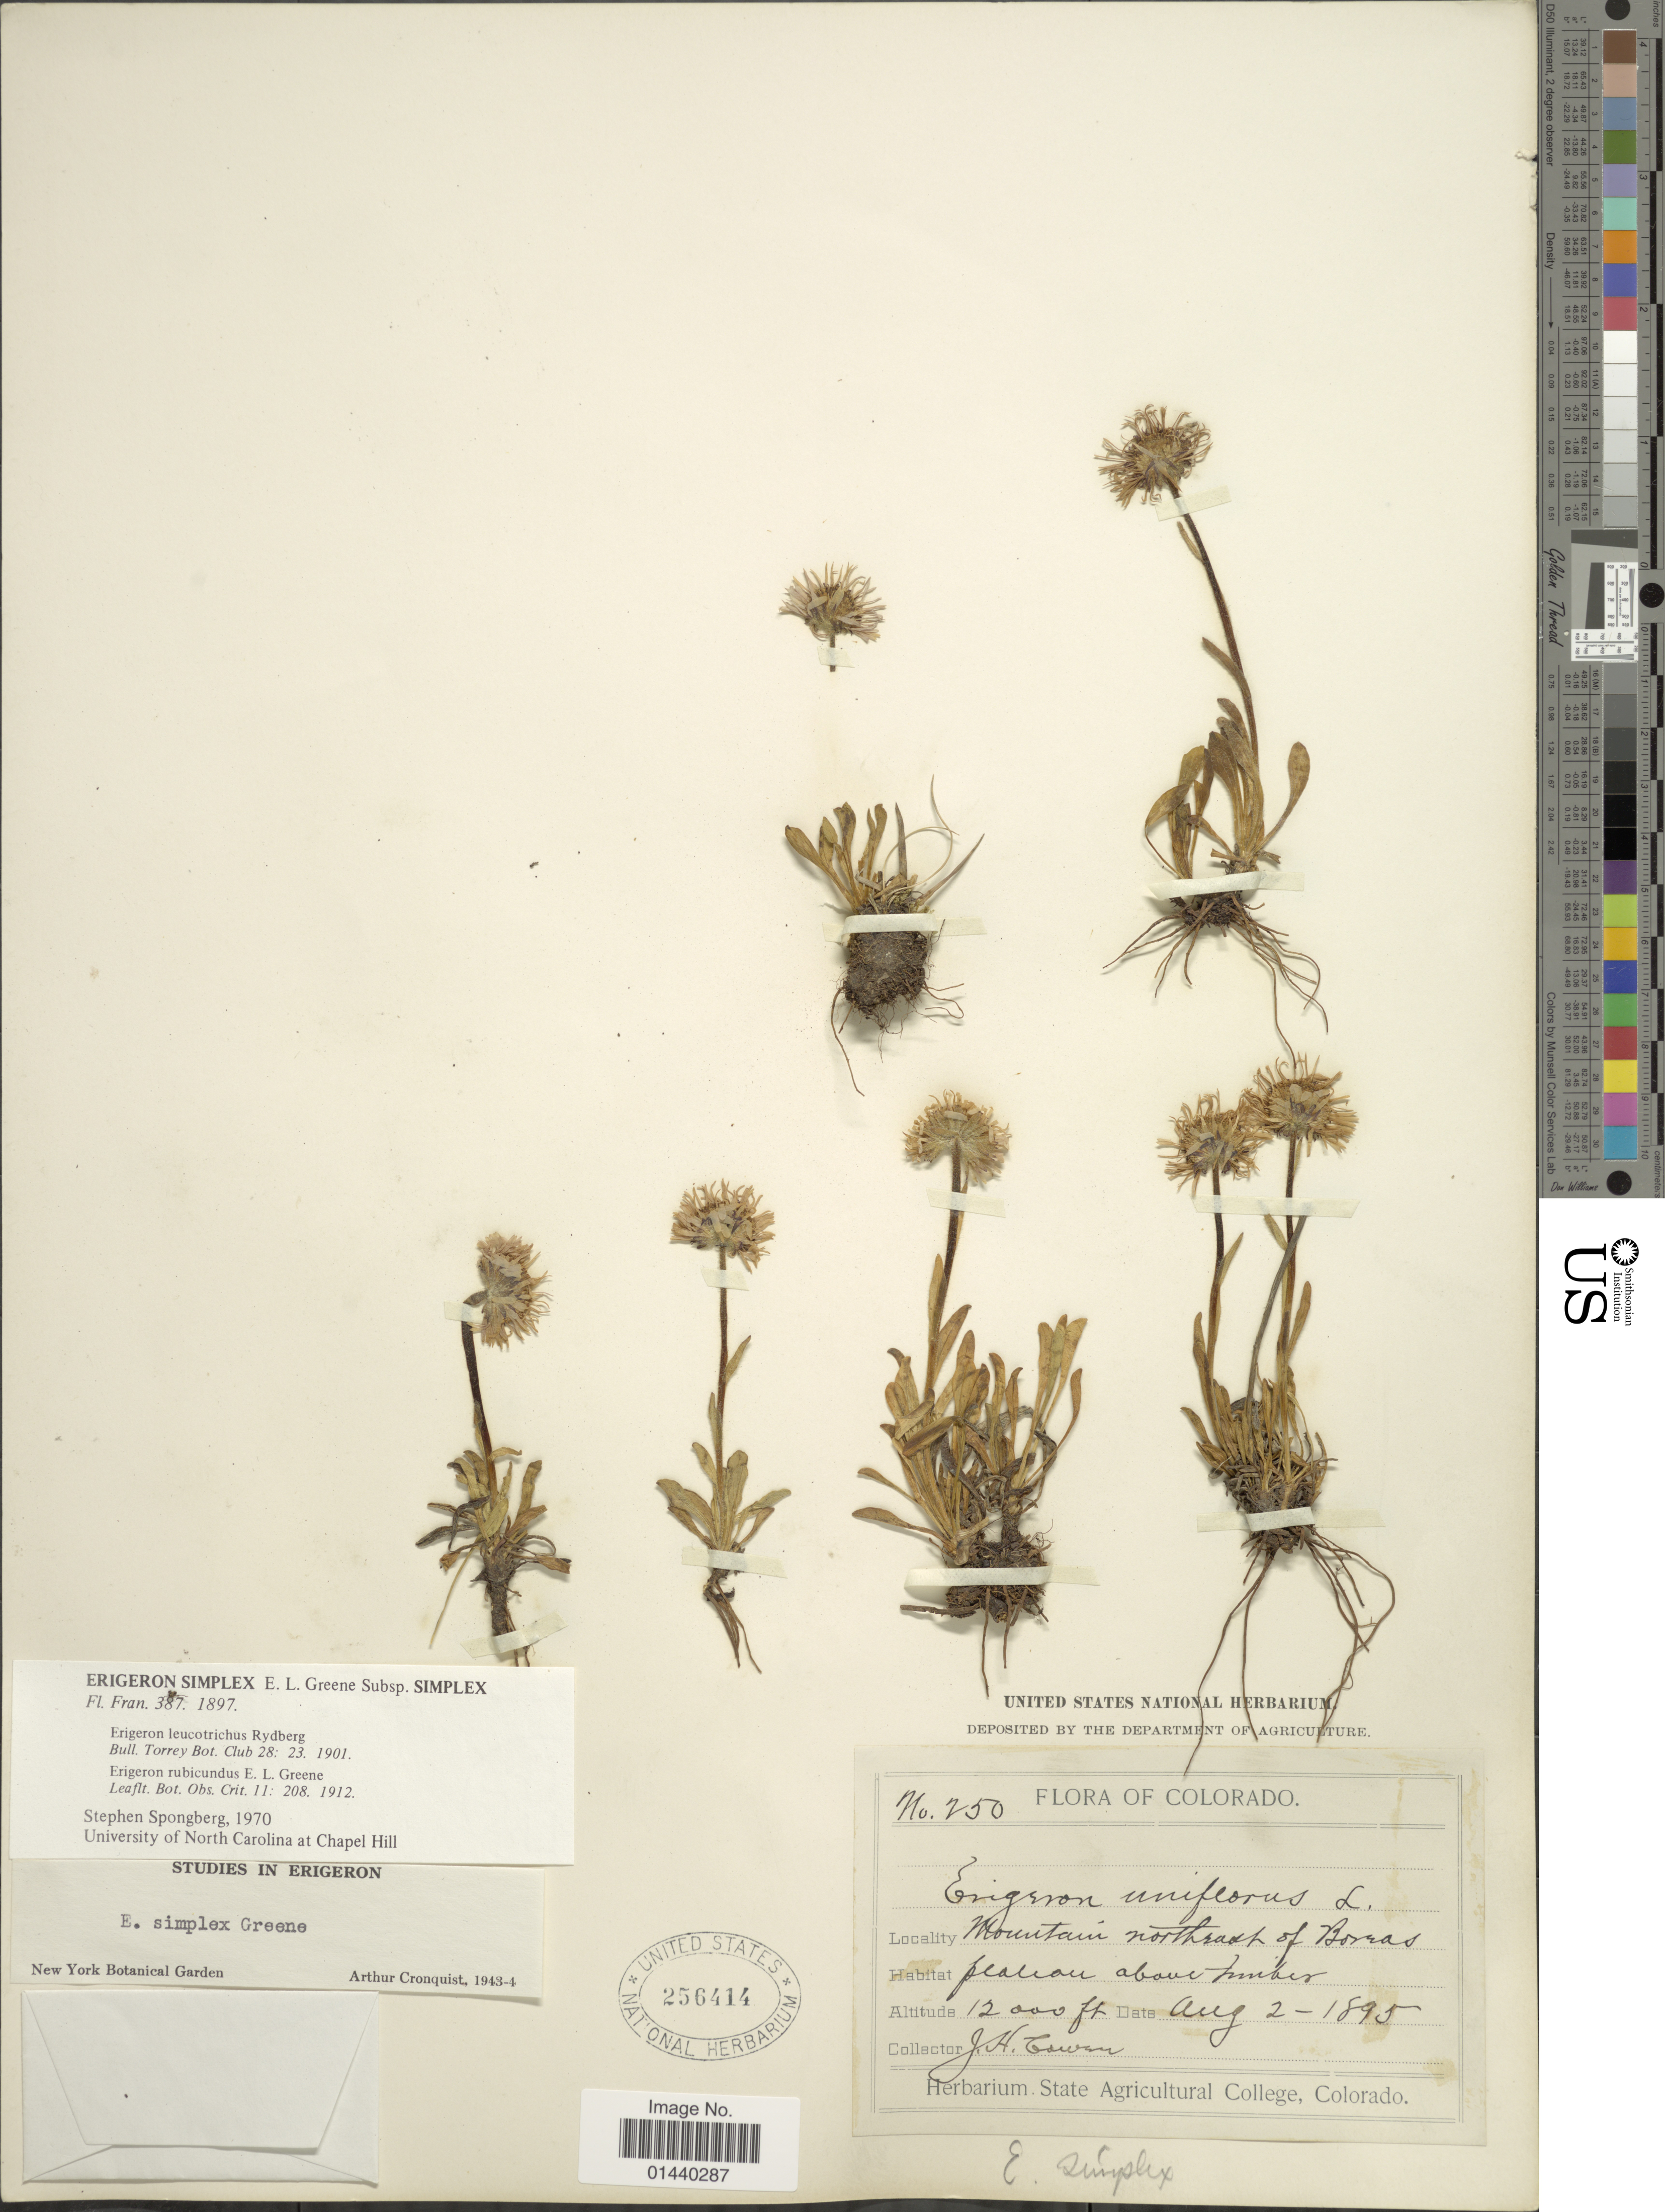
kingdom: Plantae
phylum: Tracheophyta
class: Magnoliopsida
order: Asterales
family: Asteraceae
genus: Erigeron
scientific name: Erigeron simplex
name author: Greene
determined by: Cronquist, A. J.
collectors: J. H. Cowan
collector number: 250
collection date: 1895-08-02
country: United States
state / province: Colorado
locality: Mountain northeast of Boreas. (Pass)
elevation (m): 3658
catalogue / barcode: US 256414